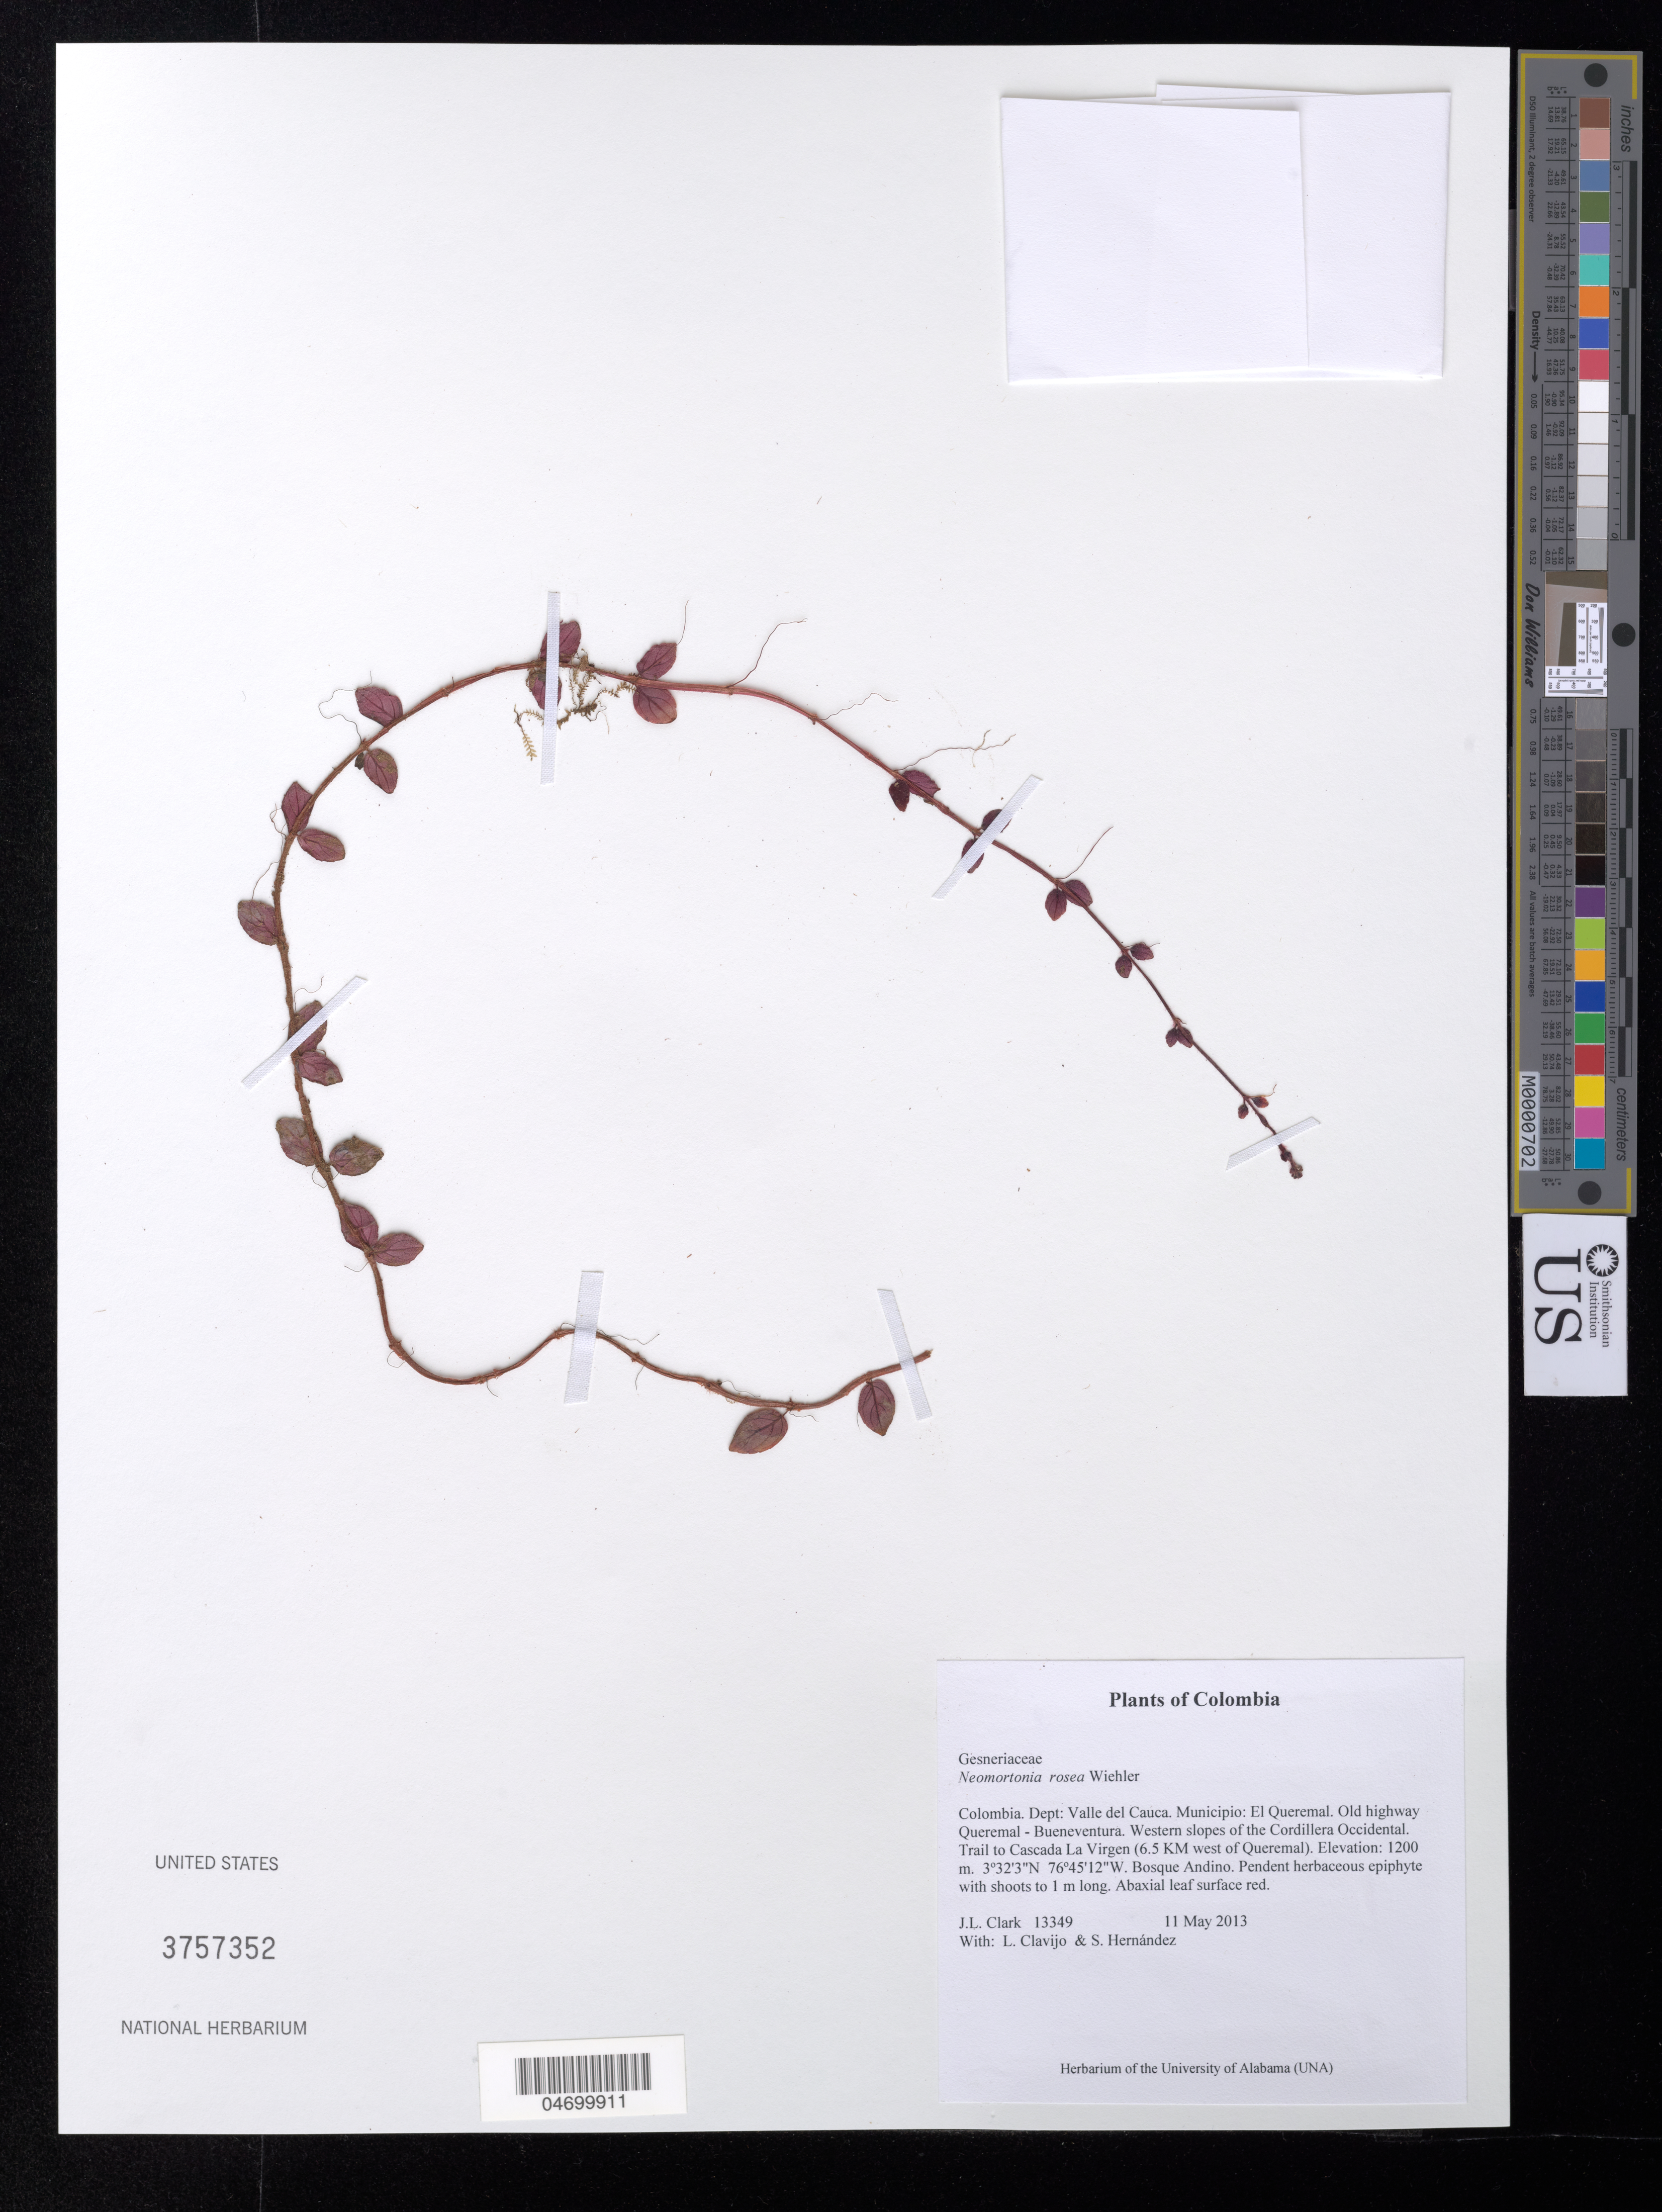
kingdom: Plantae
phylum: Tracheophyta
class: Magnoliopsida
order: Lamiales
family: Gesneriaceae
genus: Neomortonia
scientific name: Neomortonia rosea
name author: Wiehler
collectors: J. L. Clark, L. Clavijo & S. Hernández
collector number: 13349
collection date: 2013-05-11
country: Colombia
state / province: Valle del Cauca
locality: Dept: Valle del Cauca. Municipio: El Queremal. Old highway Queremal - Bueneventura. Western slopes of the Cordillera Occidental. Trail to Cascada La Virgen (6.5 KM west of Queremal).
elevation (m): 1200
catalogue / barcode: US 3757352